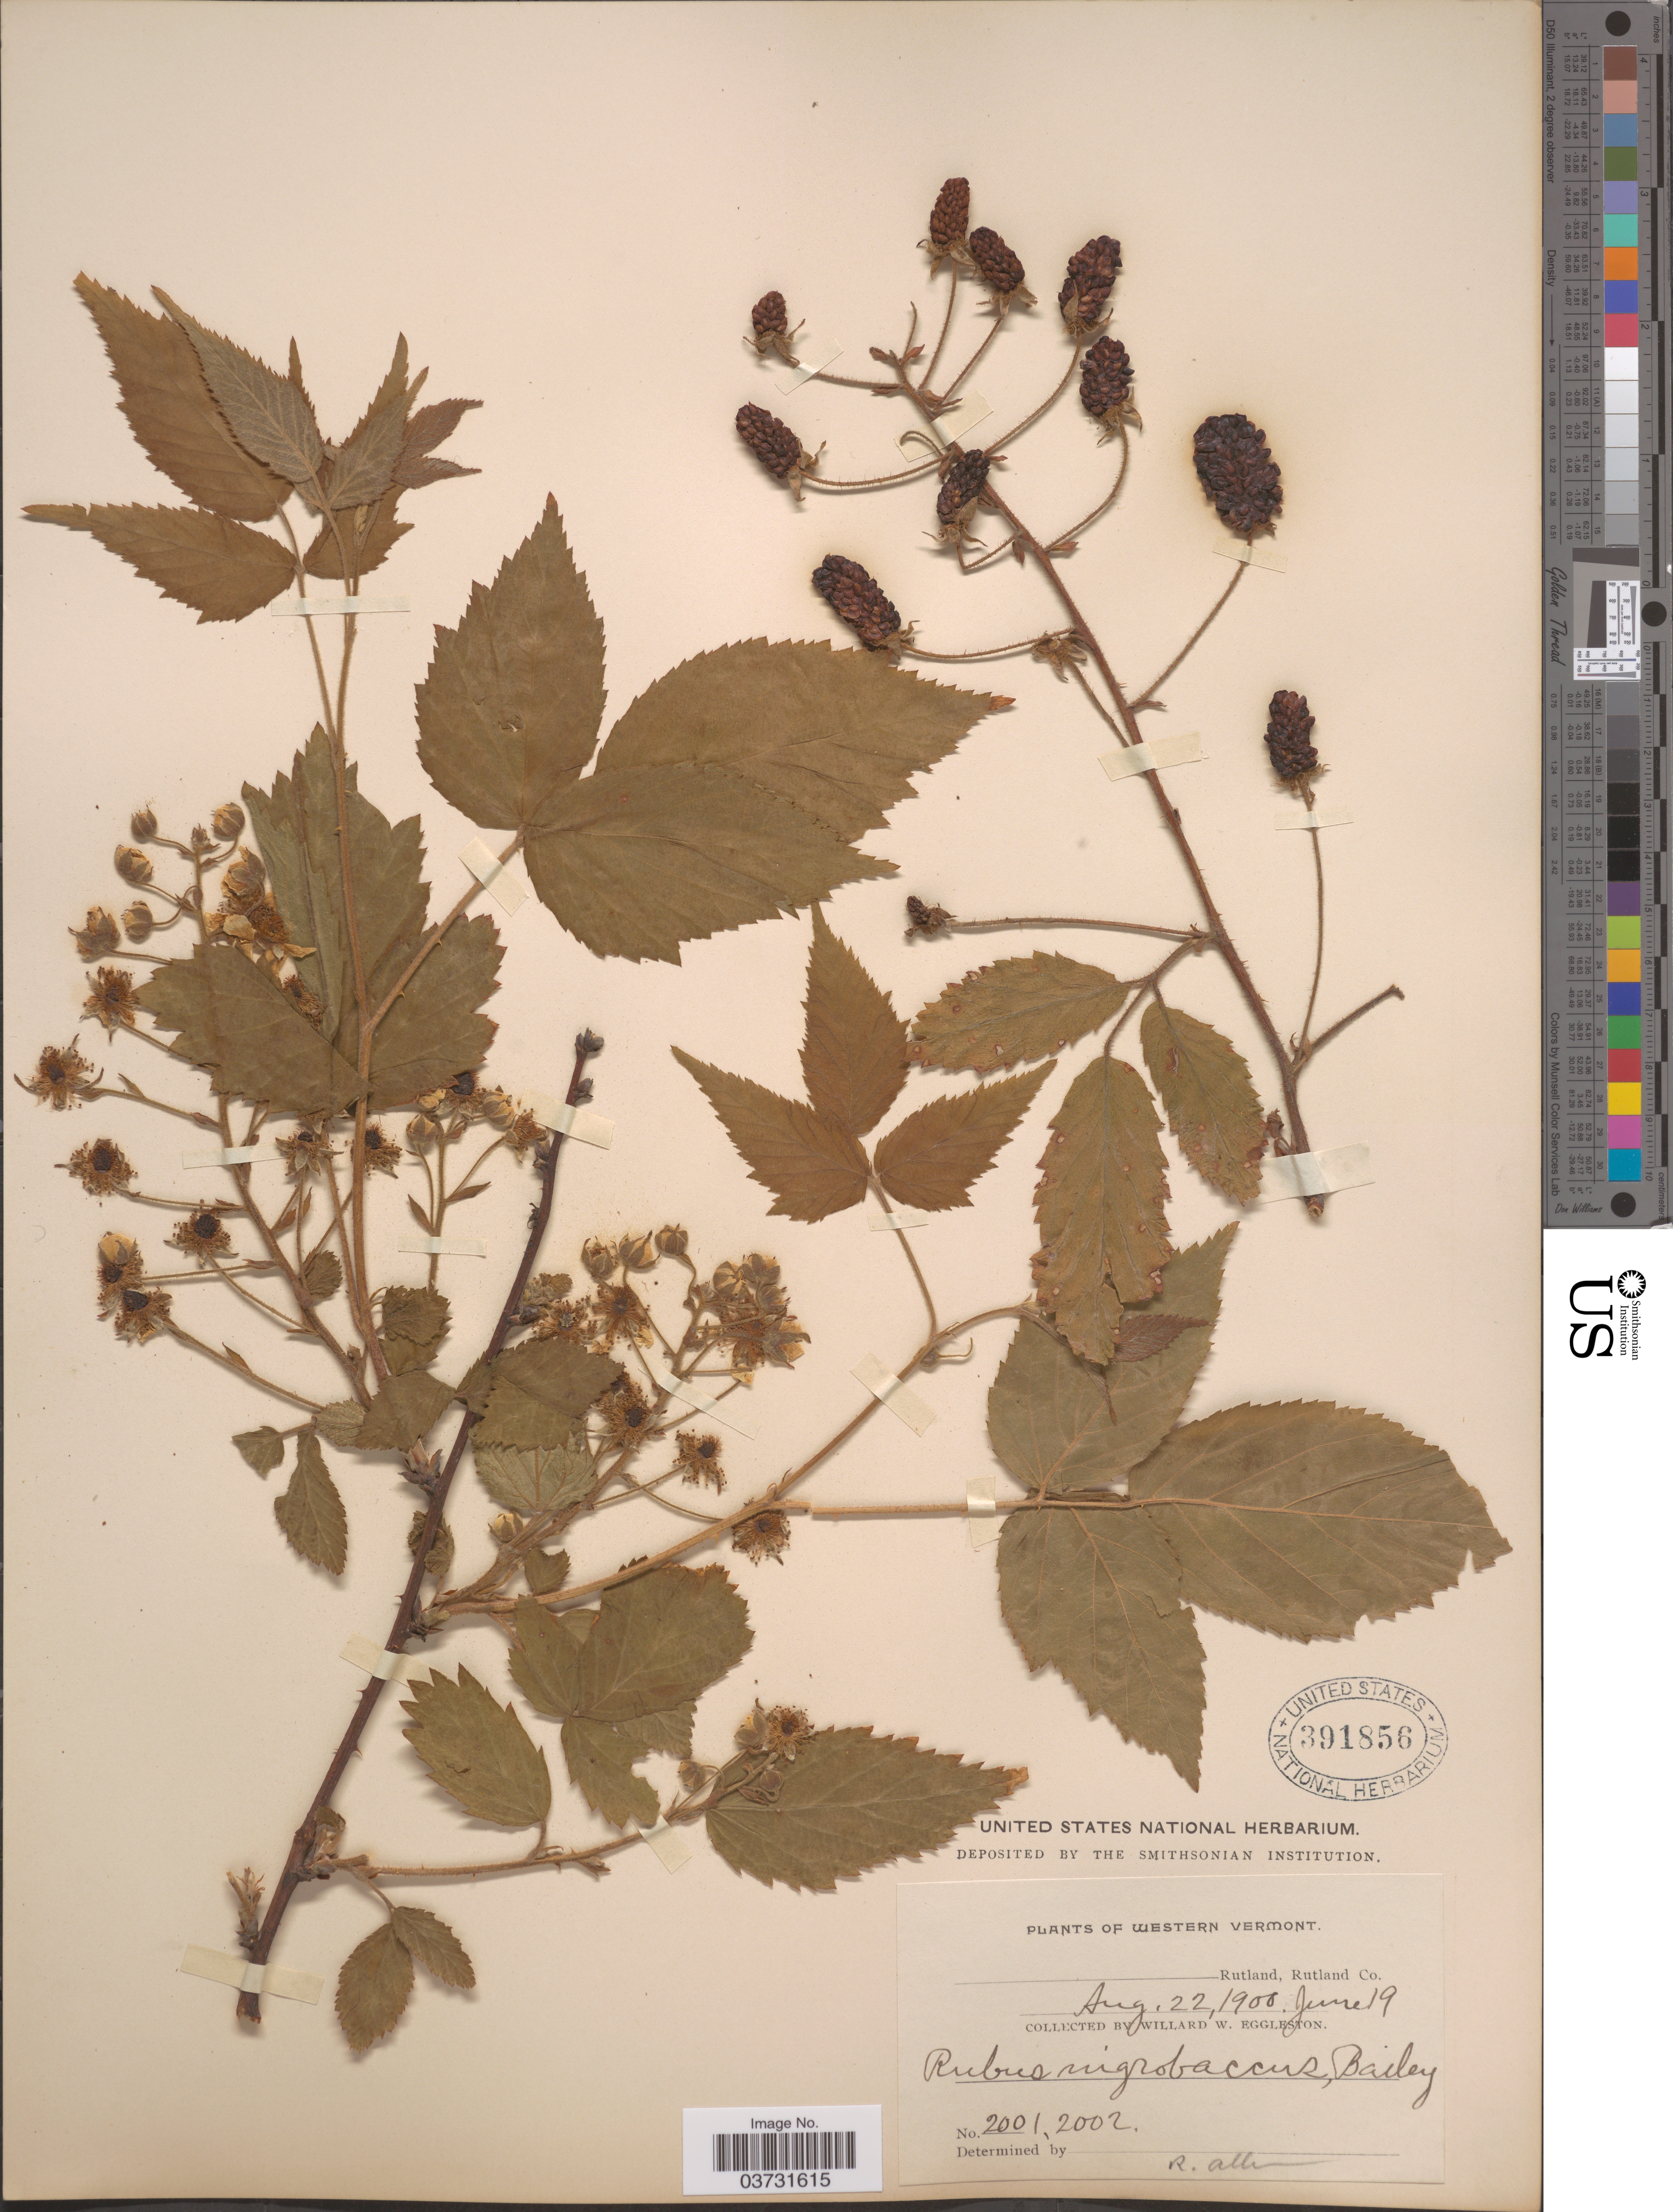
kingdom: Plantae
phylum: Tracheophyta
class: Magnoliopsida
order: Rosales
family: Rosaceae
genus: Rubus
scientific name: Rubus nigrobaccus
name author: L.H. Bailey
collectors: W. W. Eggleston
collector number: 2001/2002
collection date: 1900-06-19/1900-08-22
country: United States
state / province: Vermont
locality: Western Vermont. Rutland, Rutland Co.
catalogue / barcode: US 391856